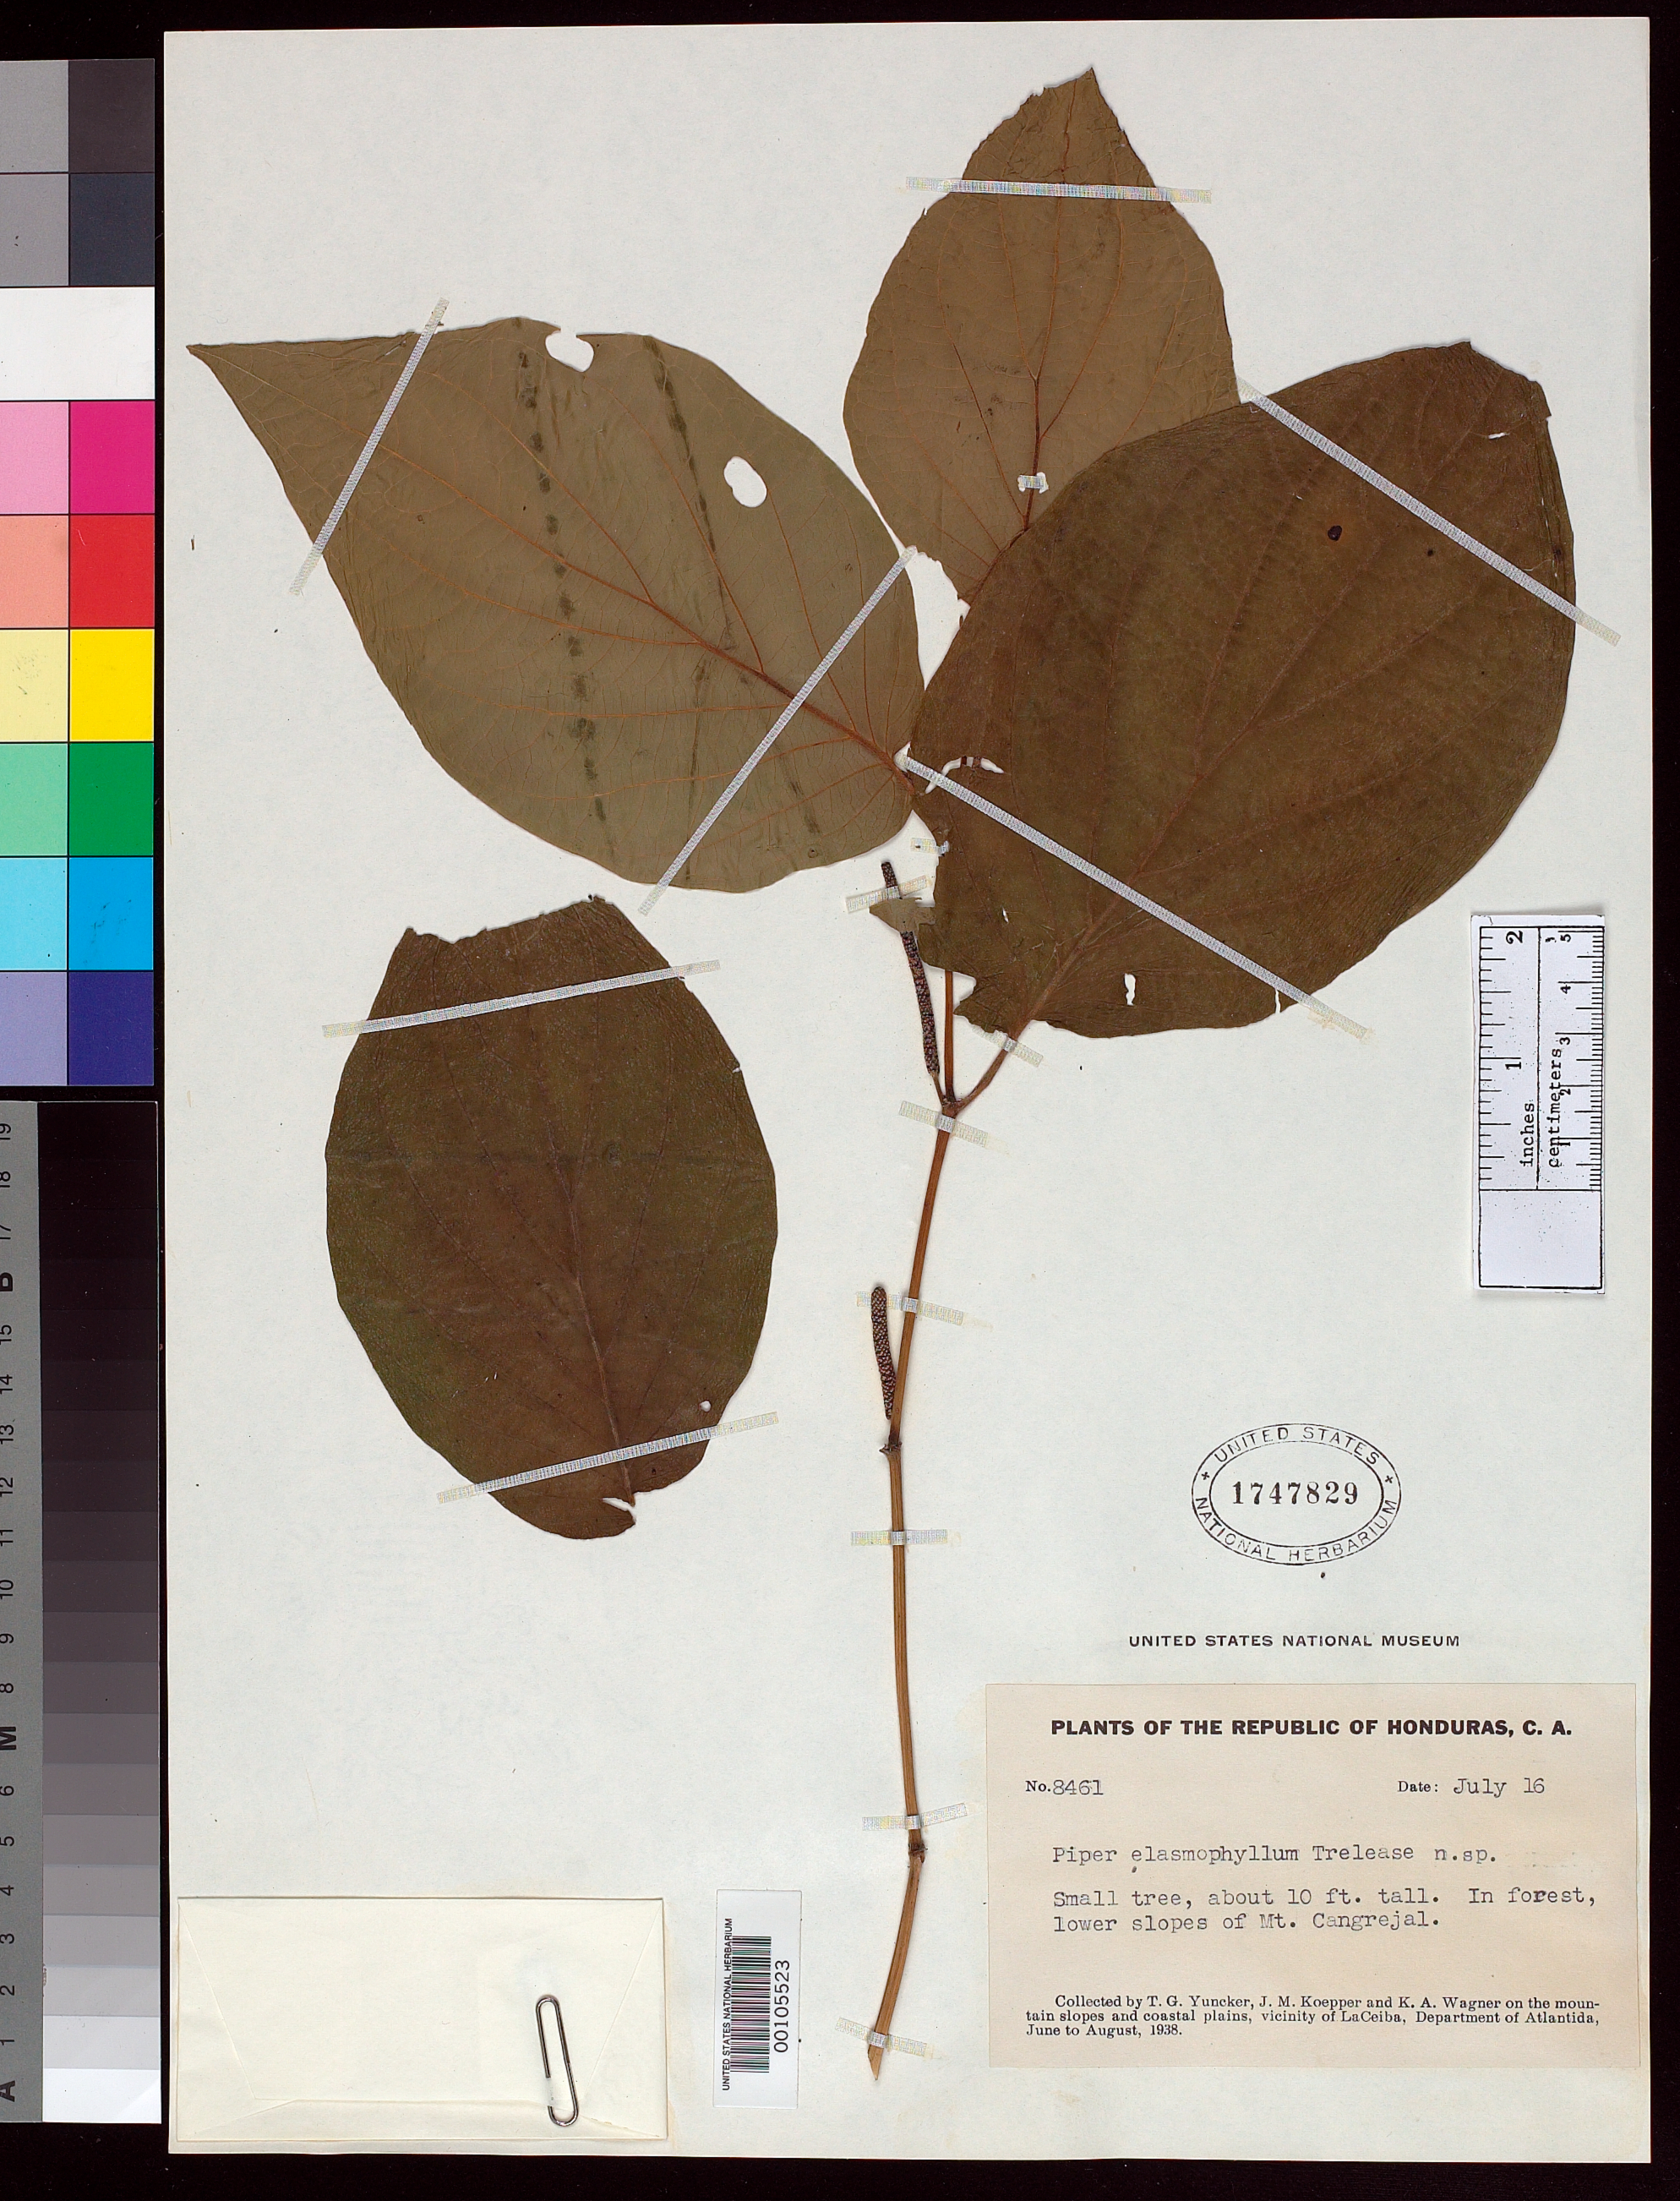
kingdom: Plantae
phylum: Tracheophyta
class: Magnoliopsida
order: Piperales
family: Piperaceae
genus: Piper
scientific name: Piper elasmophyllum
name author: Trel. in Yunck.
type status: Isotype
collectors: T. G. Yuncker, J. M. Koepper & K. A. Wagner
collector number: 8461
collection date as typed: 16 Jul 1938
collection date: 1938-07-16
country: Honduras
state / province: Atlántida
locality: Mt. Cangrejal, near La Ceiba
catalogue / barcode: US 1747829